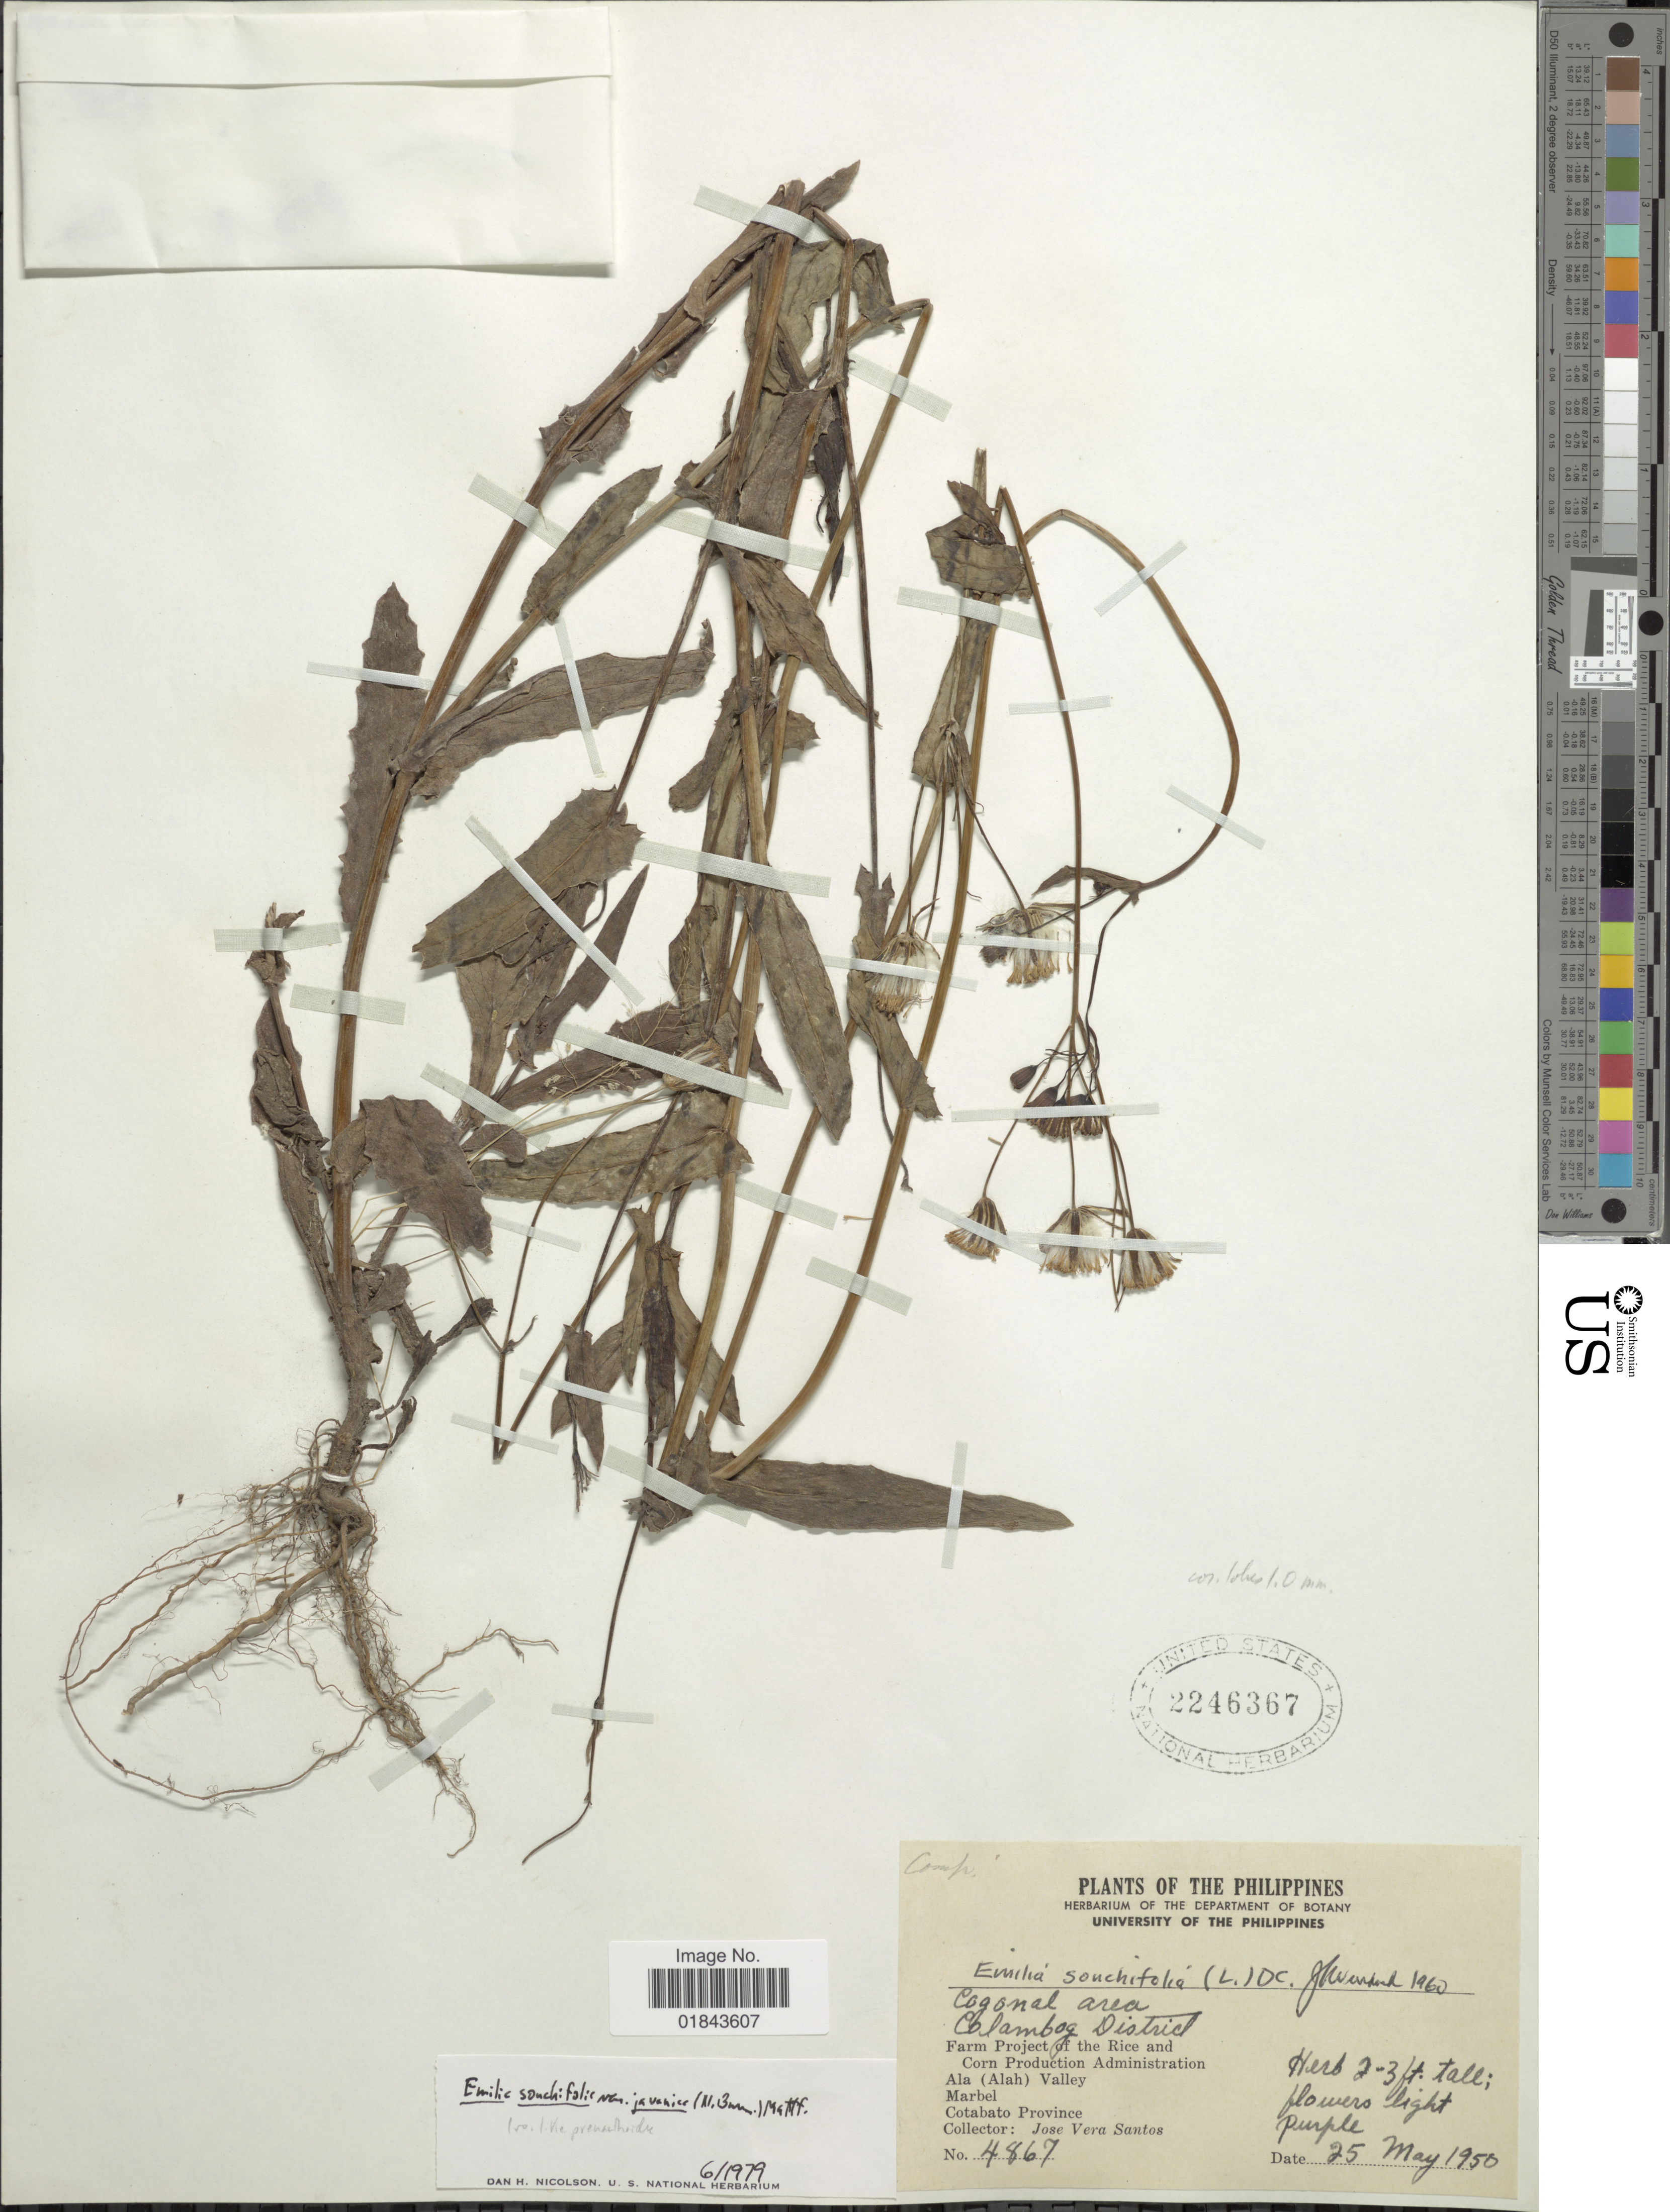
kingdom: Plantae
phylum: Tracheophyta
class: Magnoliopsida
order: Asterales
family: Asteraceae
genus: Emilia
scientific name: Emilia sonchifolia var. javanica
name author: (Burm. f.) Mattf.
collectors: J. V. Santos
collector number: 4867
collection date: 1950-06-25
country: Philippines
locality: Cogonal area, Colambog District, Ala (Alah) Valley, Marbel Cotabato Province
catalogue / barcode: US 2246367